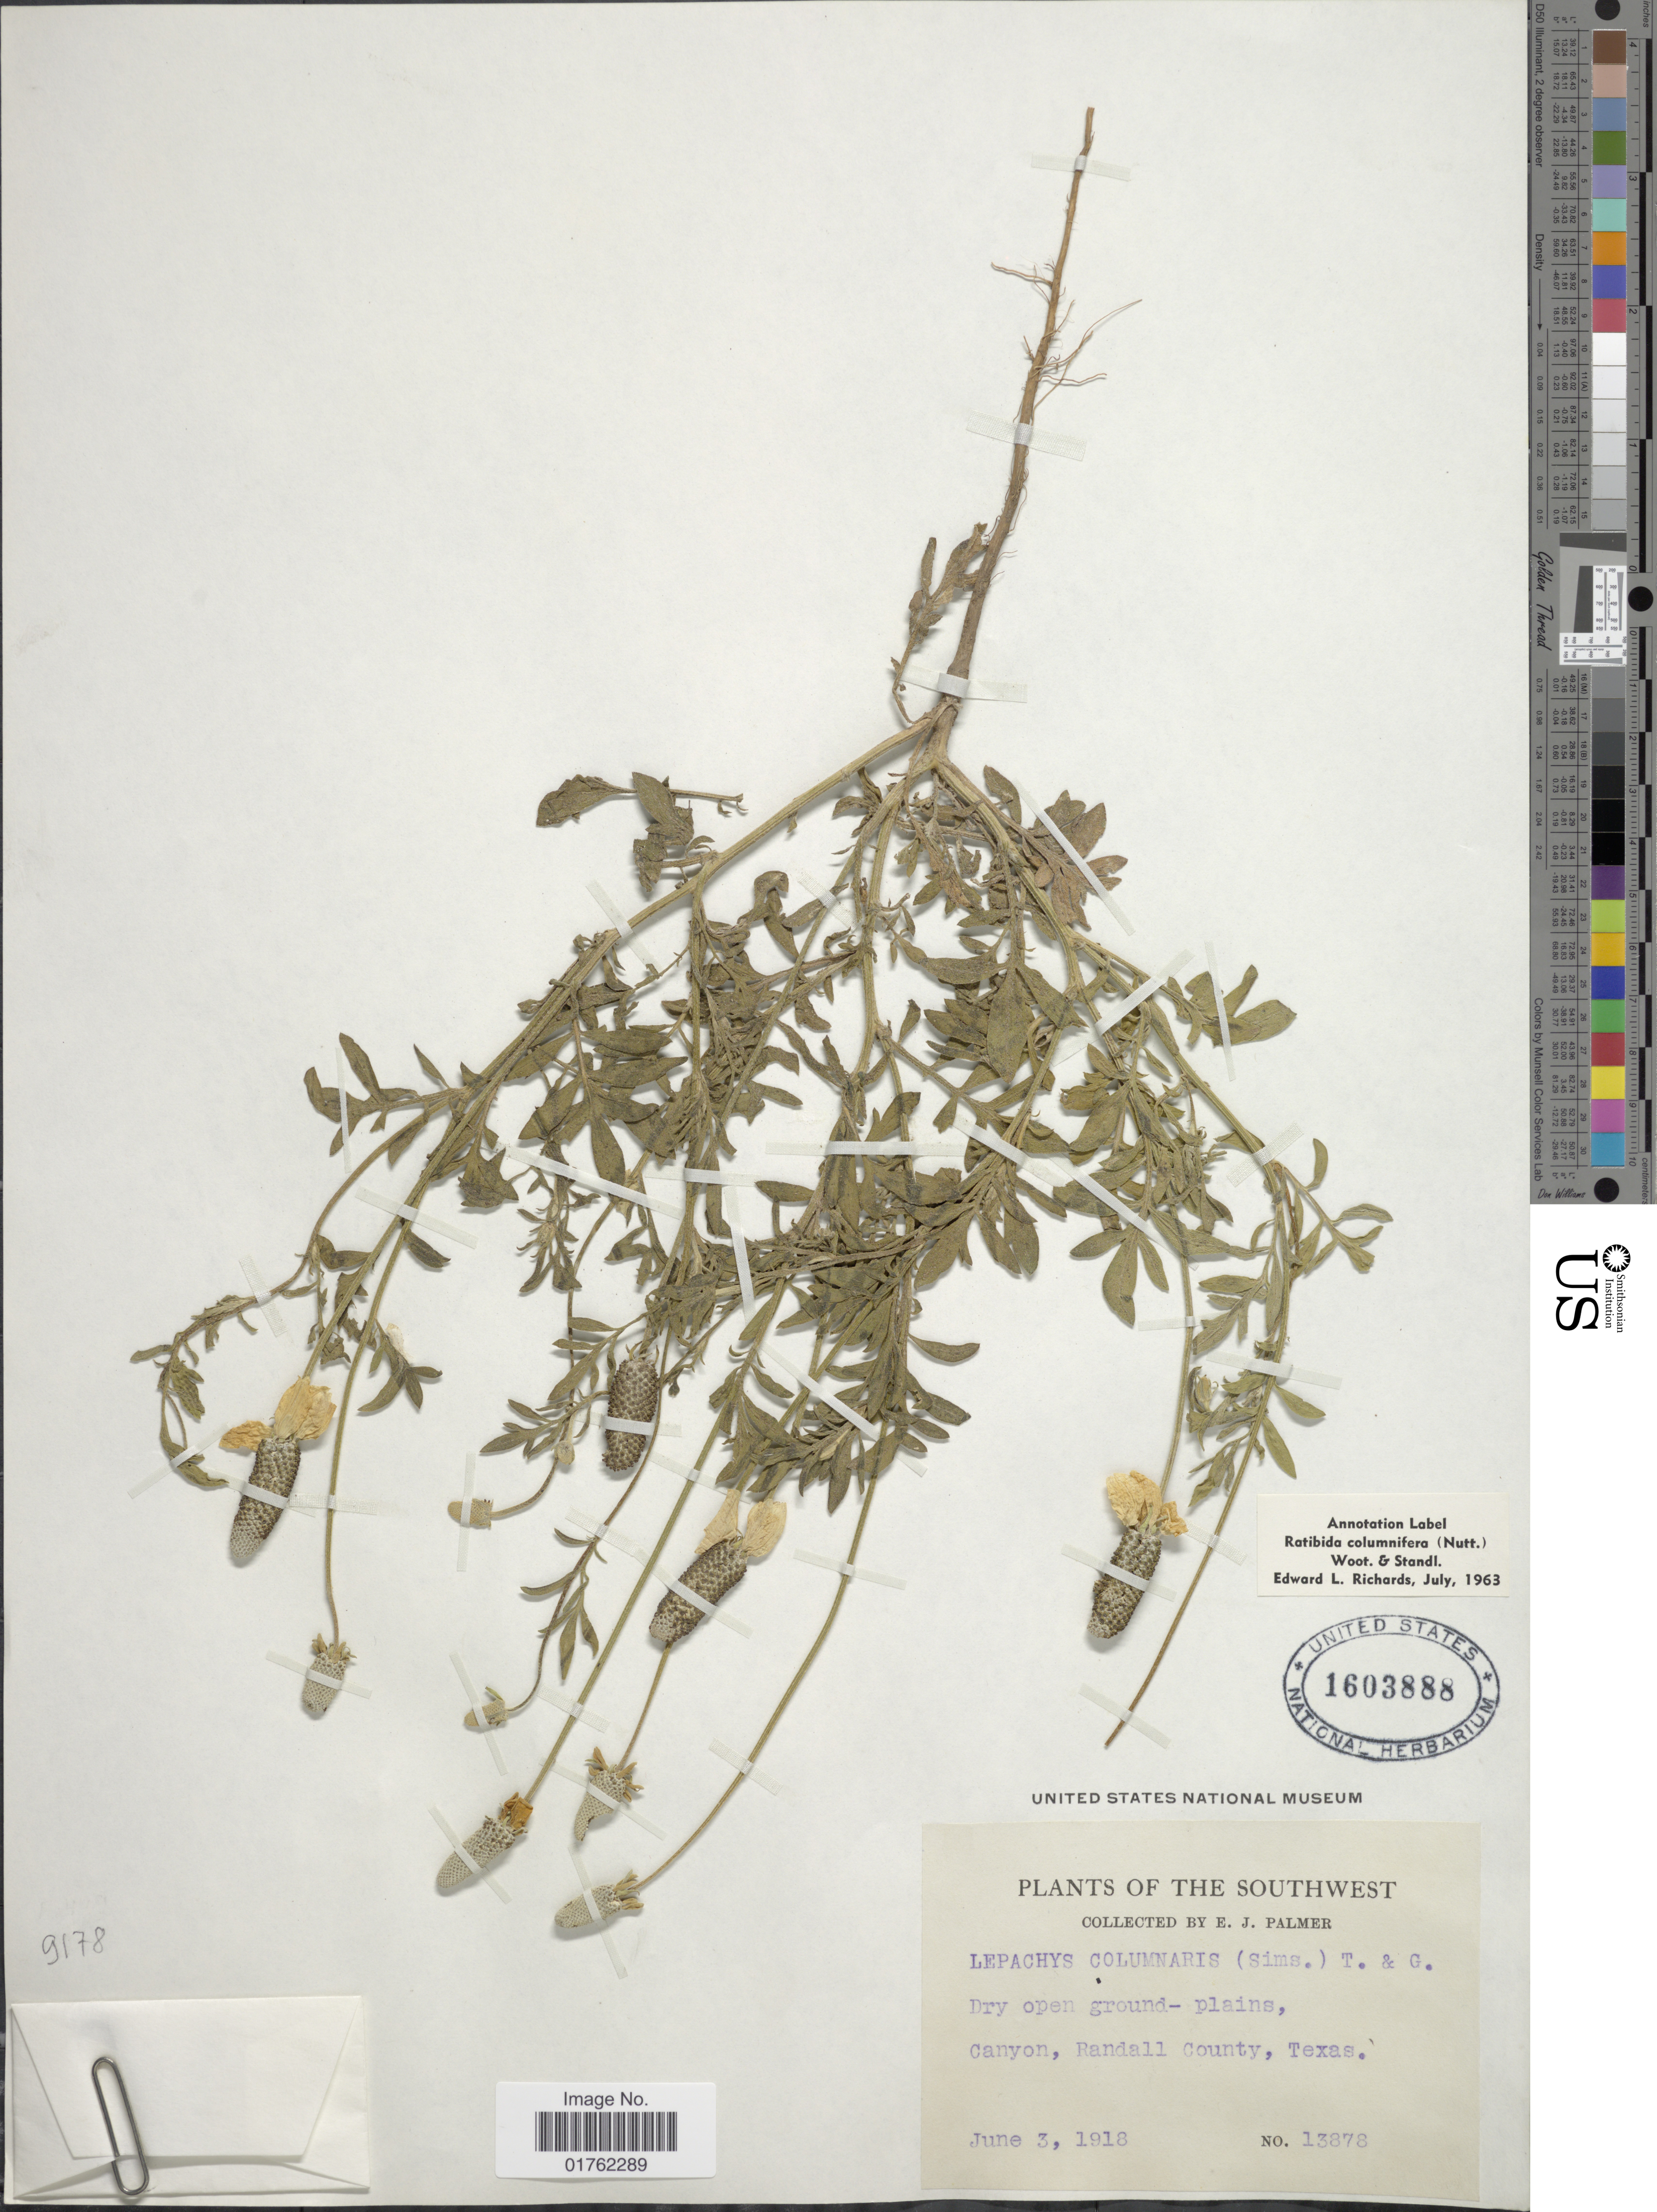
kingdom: Plantae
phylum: Tracheophyta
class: Magnoliopsida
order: Asterales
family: Asteraceae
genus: Ratibida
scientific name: Ratibida columnaris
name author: (Pursh) D. Don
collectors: E. J. Palmer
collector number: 13878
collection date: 1918-06-03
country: United States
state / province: Texas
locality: The Southwest, Canyon, Randall County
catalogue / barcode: US 1603888